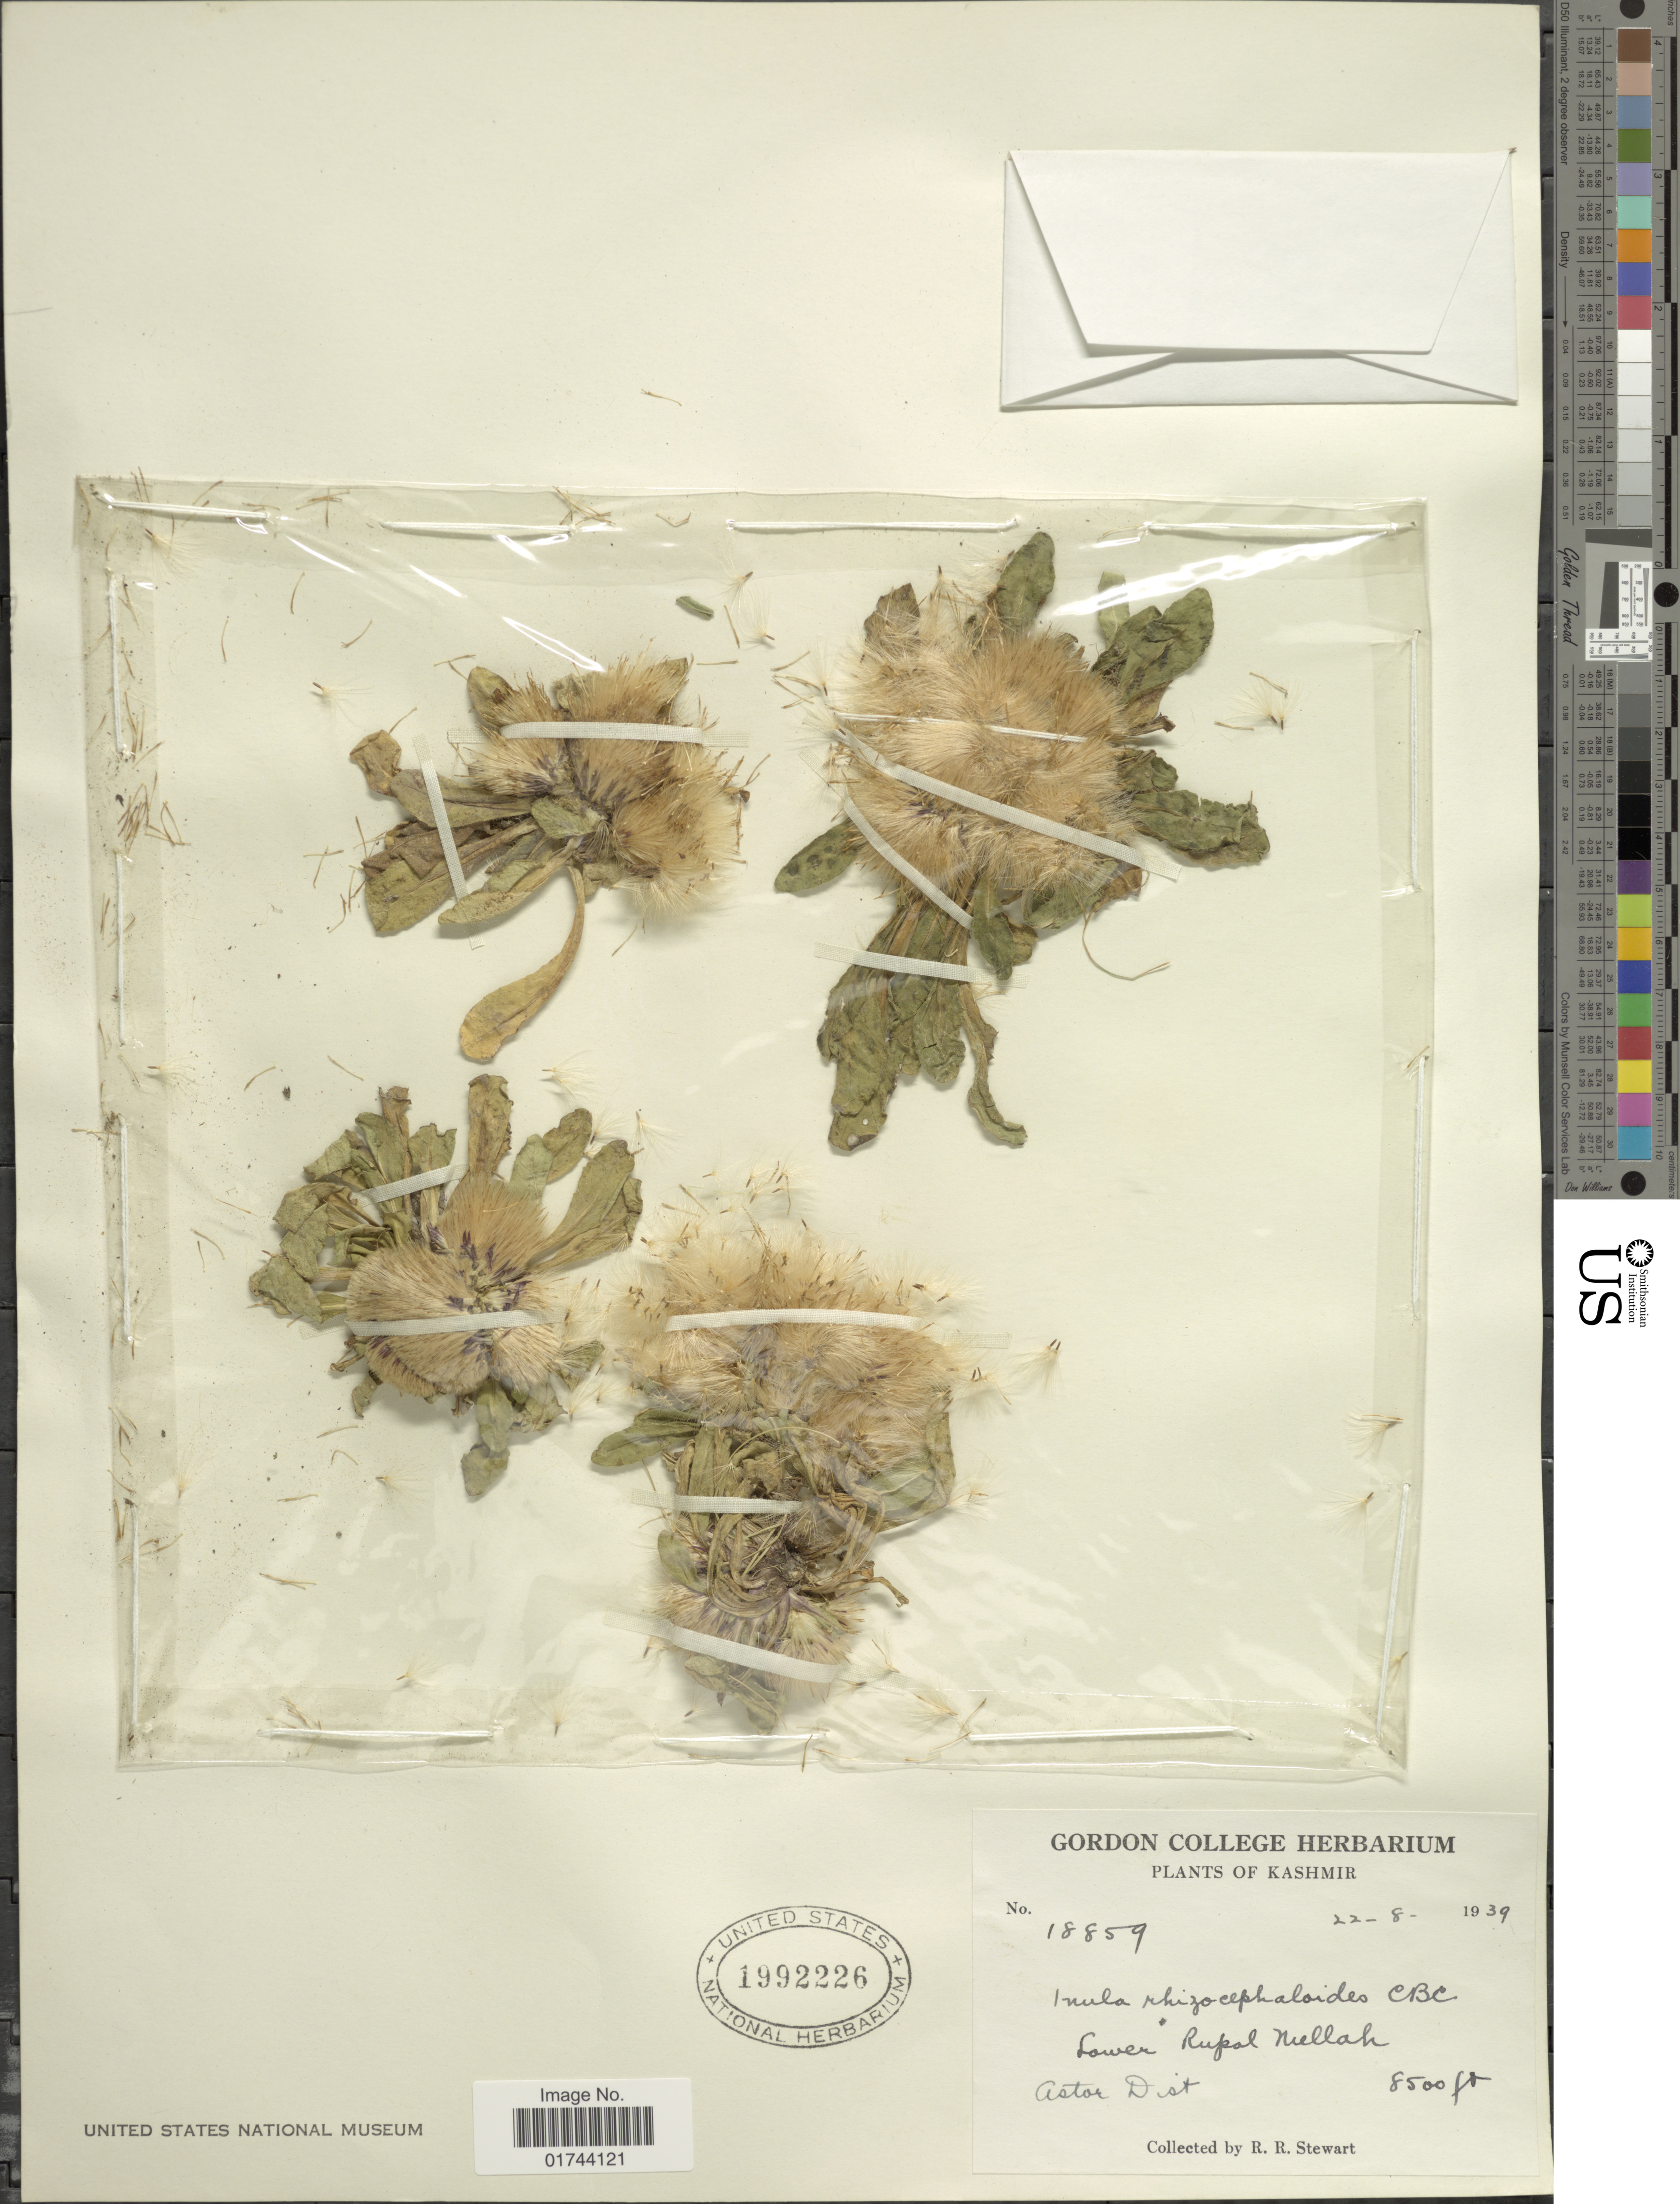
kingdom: Plantae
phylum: Tracheophyta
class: Magnoliopsida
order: Asterales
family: Asteraceae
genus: Inula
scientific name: Inula rhizocephaloides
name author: C.B. Clarke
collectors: R. R. Stewart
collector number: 18859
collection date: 1939-08-22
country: India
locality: Kashmir, Lower Rupal Nullah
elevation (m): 2591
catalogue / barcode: US 1992226